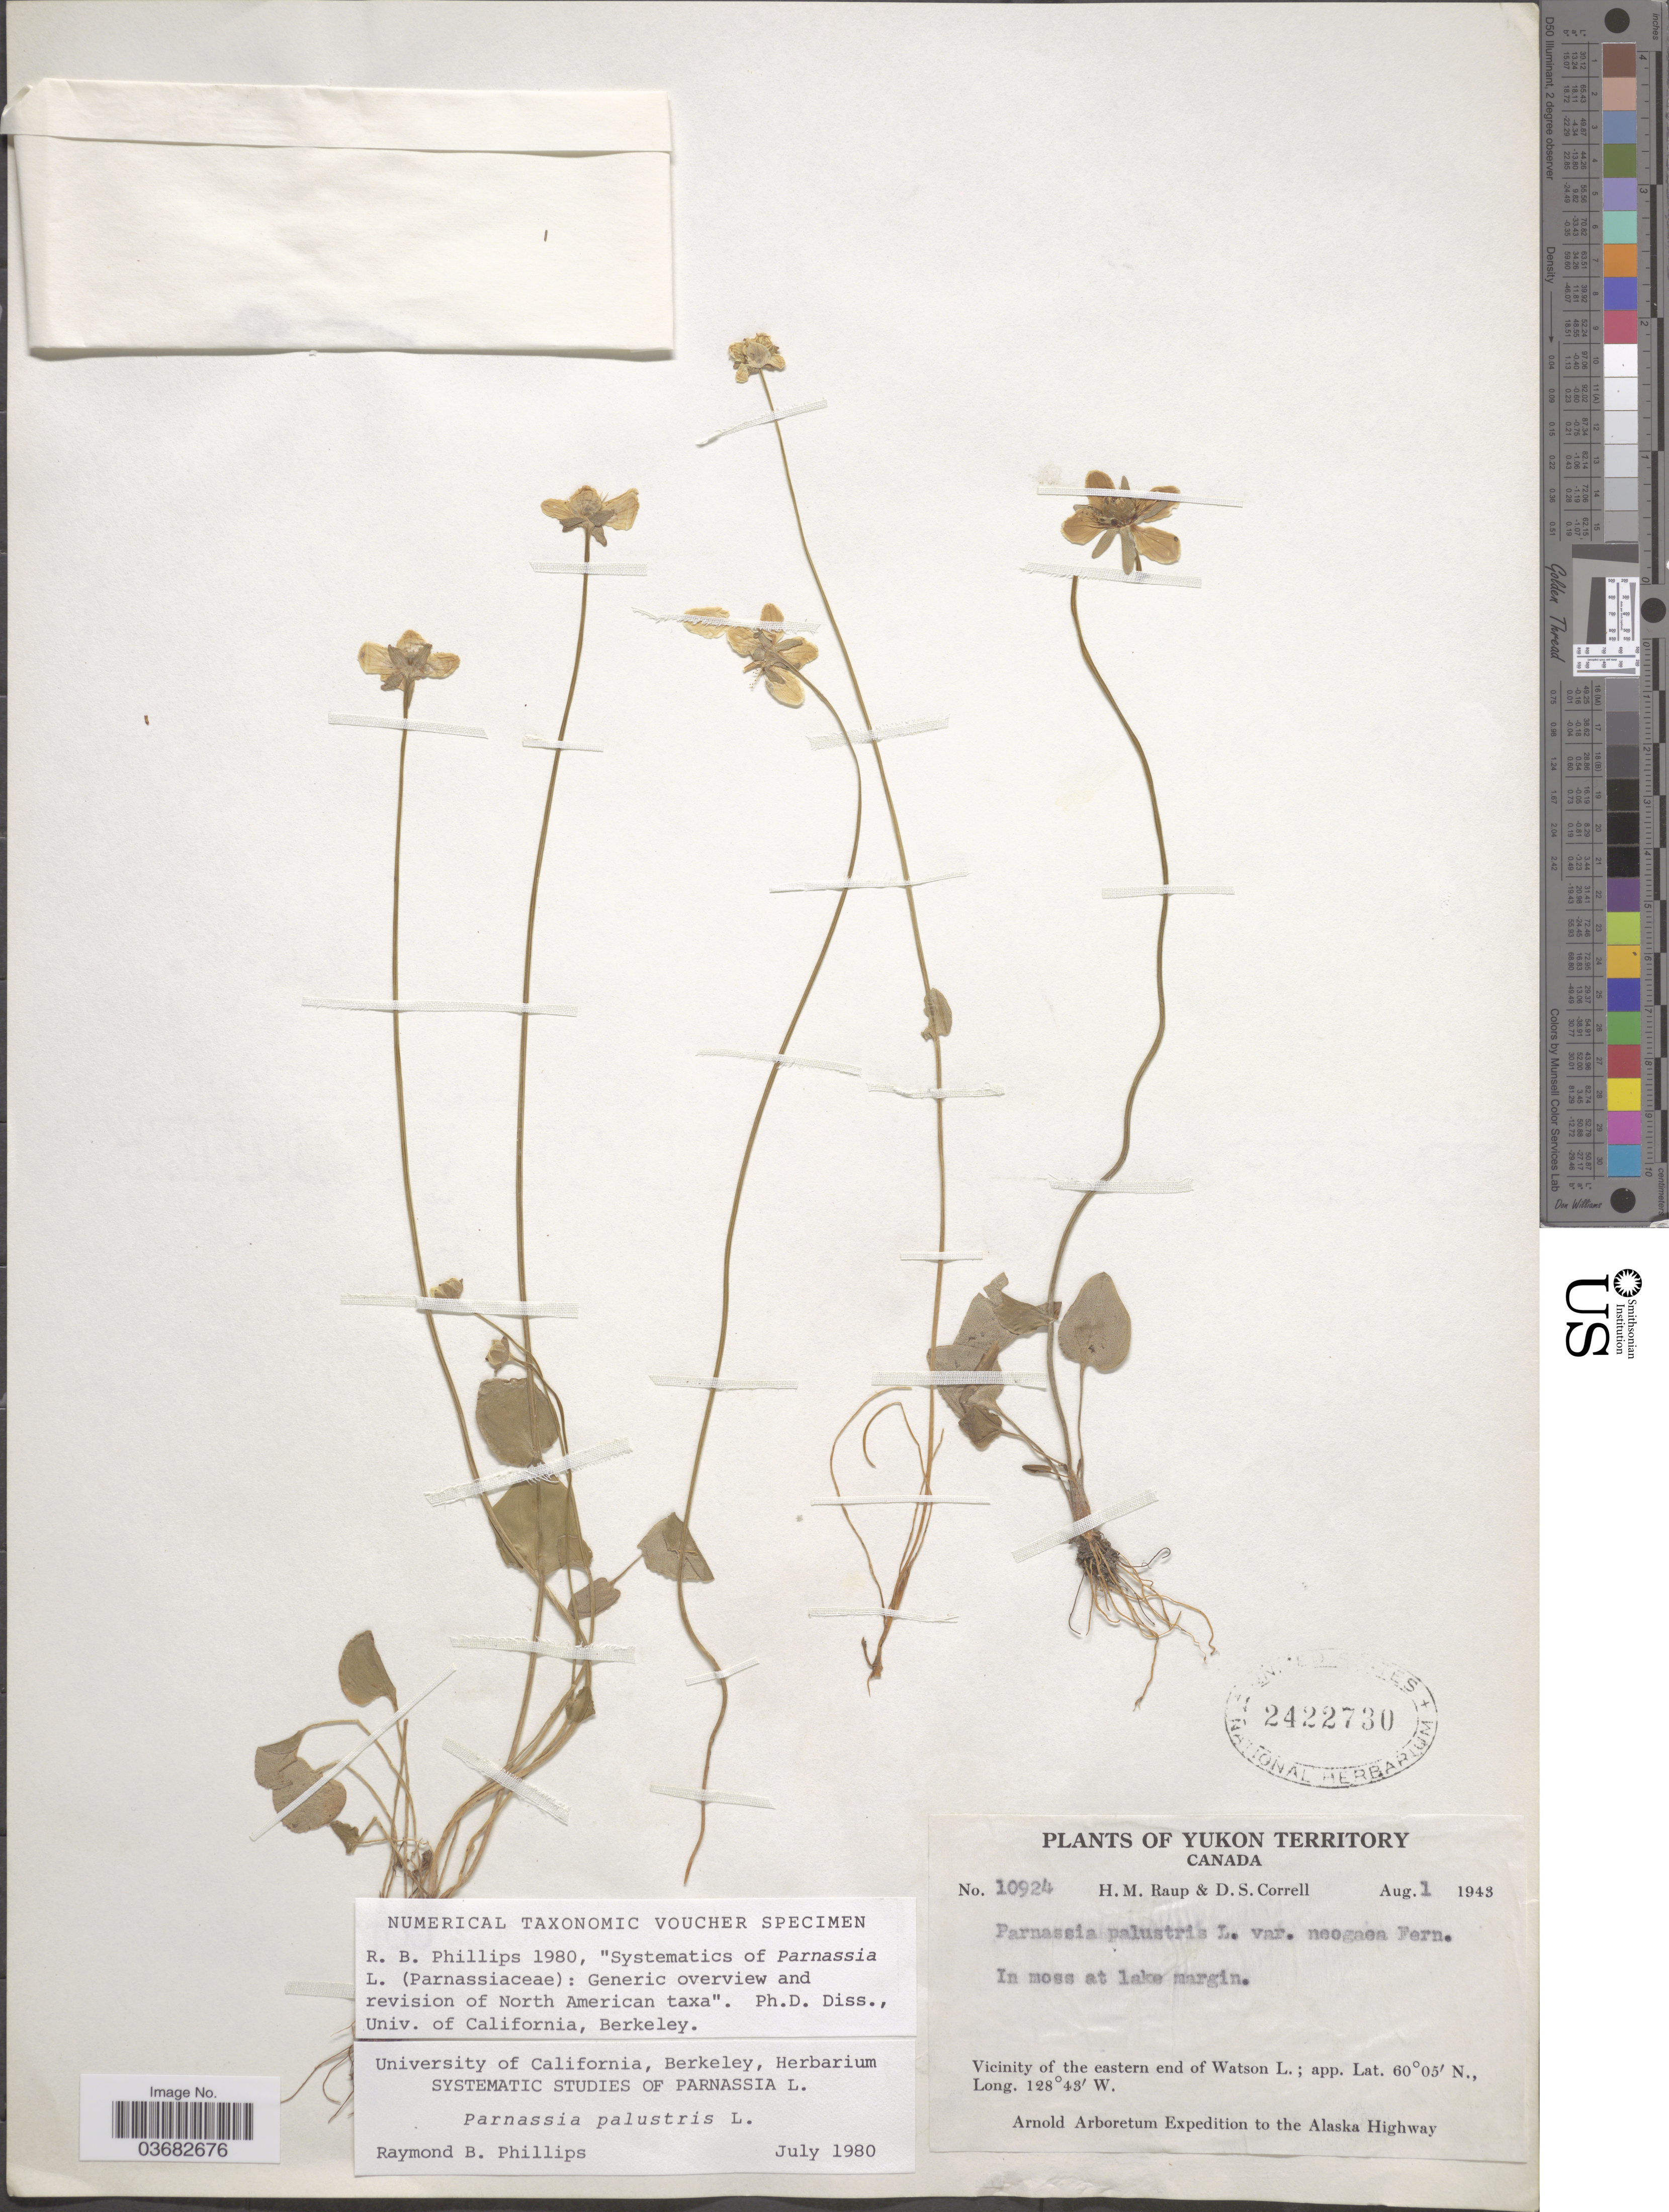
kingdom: Plantae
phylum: Tracheophyta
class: Magnoliopsida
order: Celastrales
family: Parnassiaceae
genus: Parnassia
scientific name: Parnassia palustris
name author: L.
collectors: H. Raup & D. S. Correll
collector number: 10924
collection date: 1943-08-01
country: Canada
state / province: Yukon Territory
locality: Vicinity of the eastern end of Watson L. Expedition to the Alaska Highway.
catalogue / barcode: US 2422730